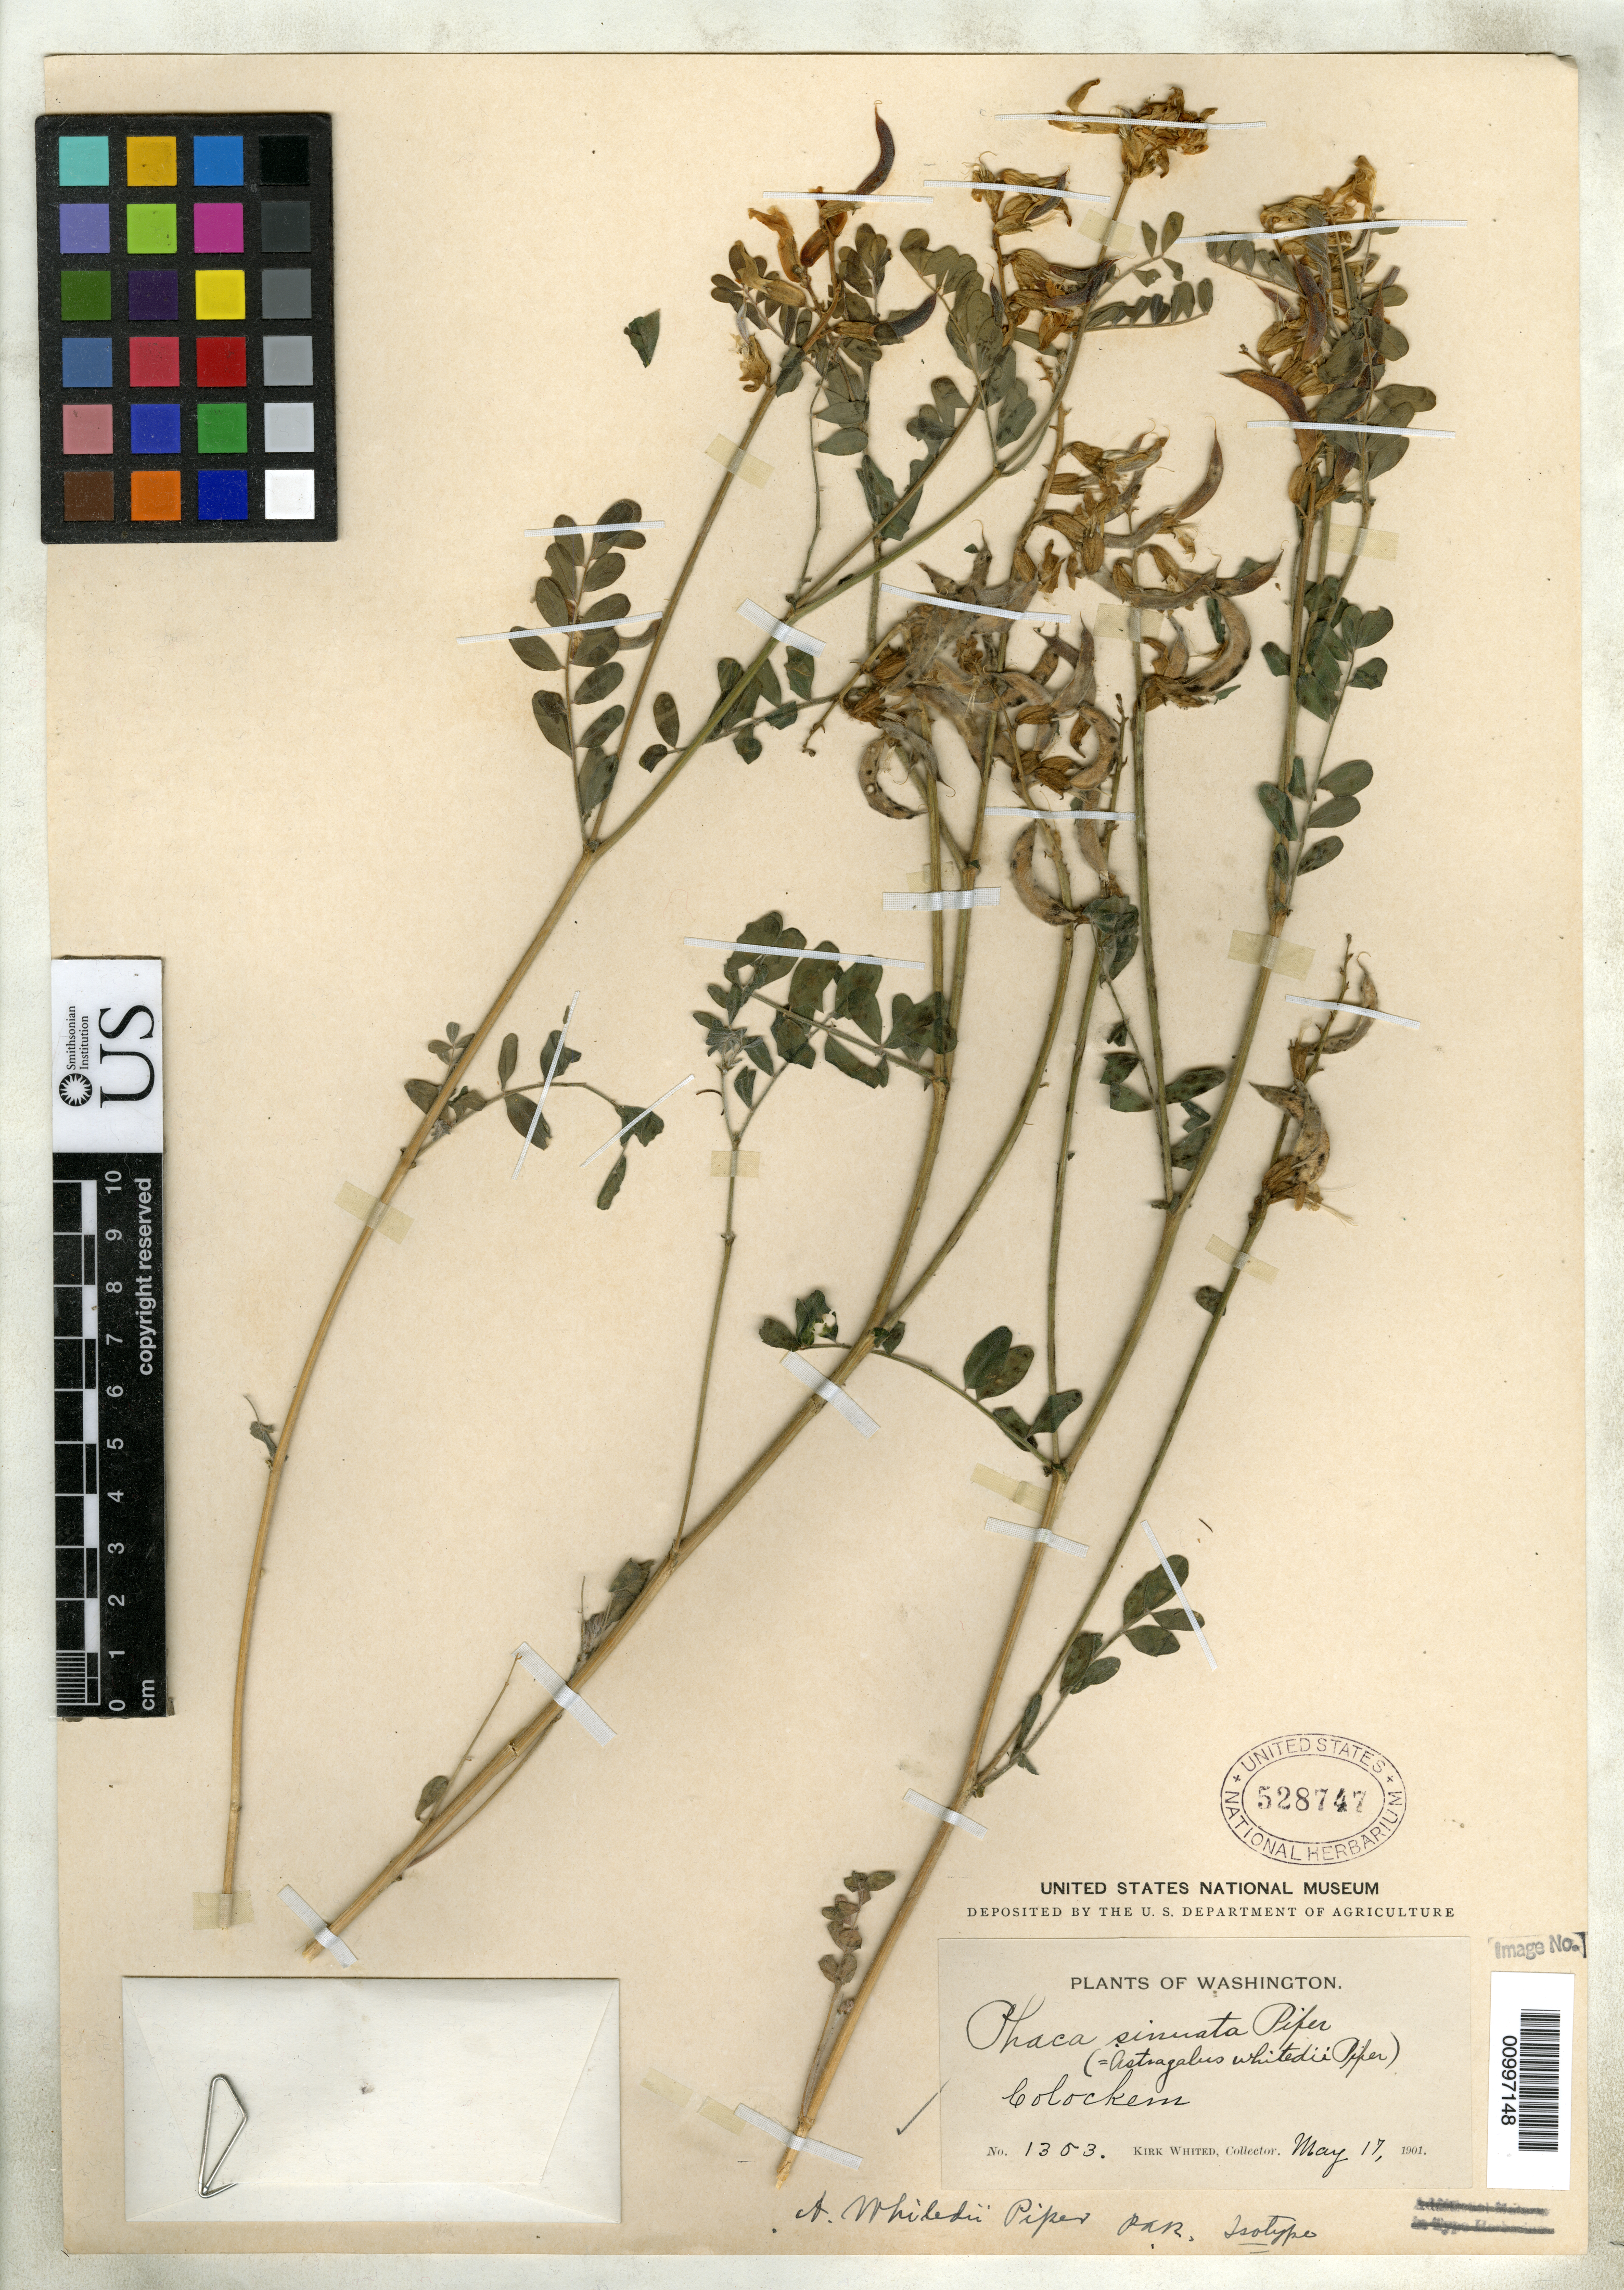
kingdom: Plantae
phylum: Tracheophyta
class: Magnoliopsida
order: Fabales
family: Fabaceae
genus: Astragalus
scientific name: Astragalus whitedii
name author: Piper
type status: Isotype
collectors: K. Whited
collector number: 1353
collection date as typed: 17 May 1901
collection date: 1901-05-17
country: United States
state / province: Washington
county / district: Chelan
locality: Colockem.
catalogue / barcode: US 528747